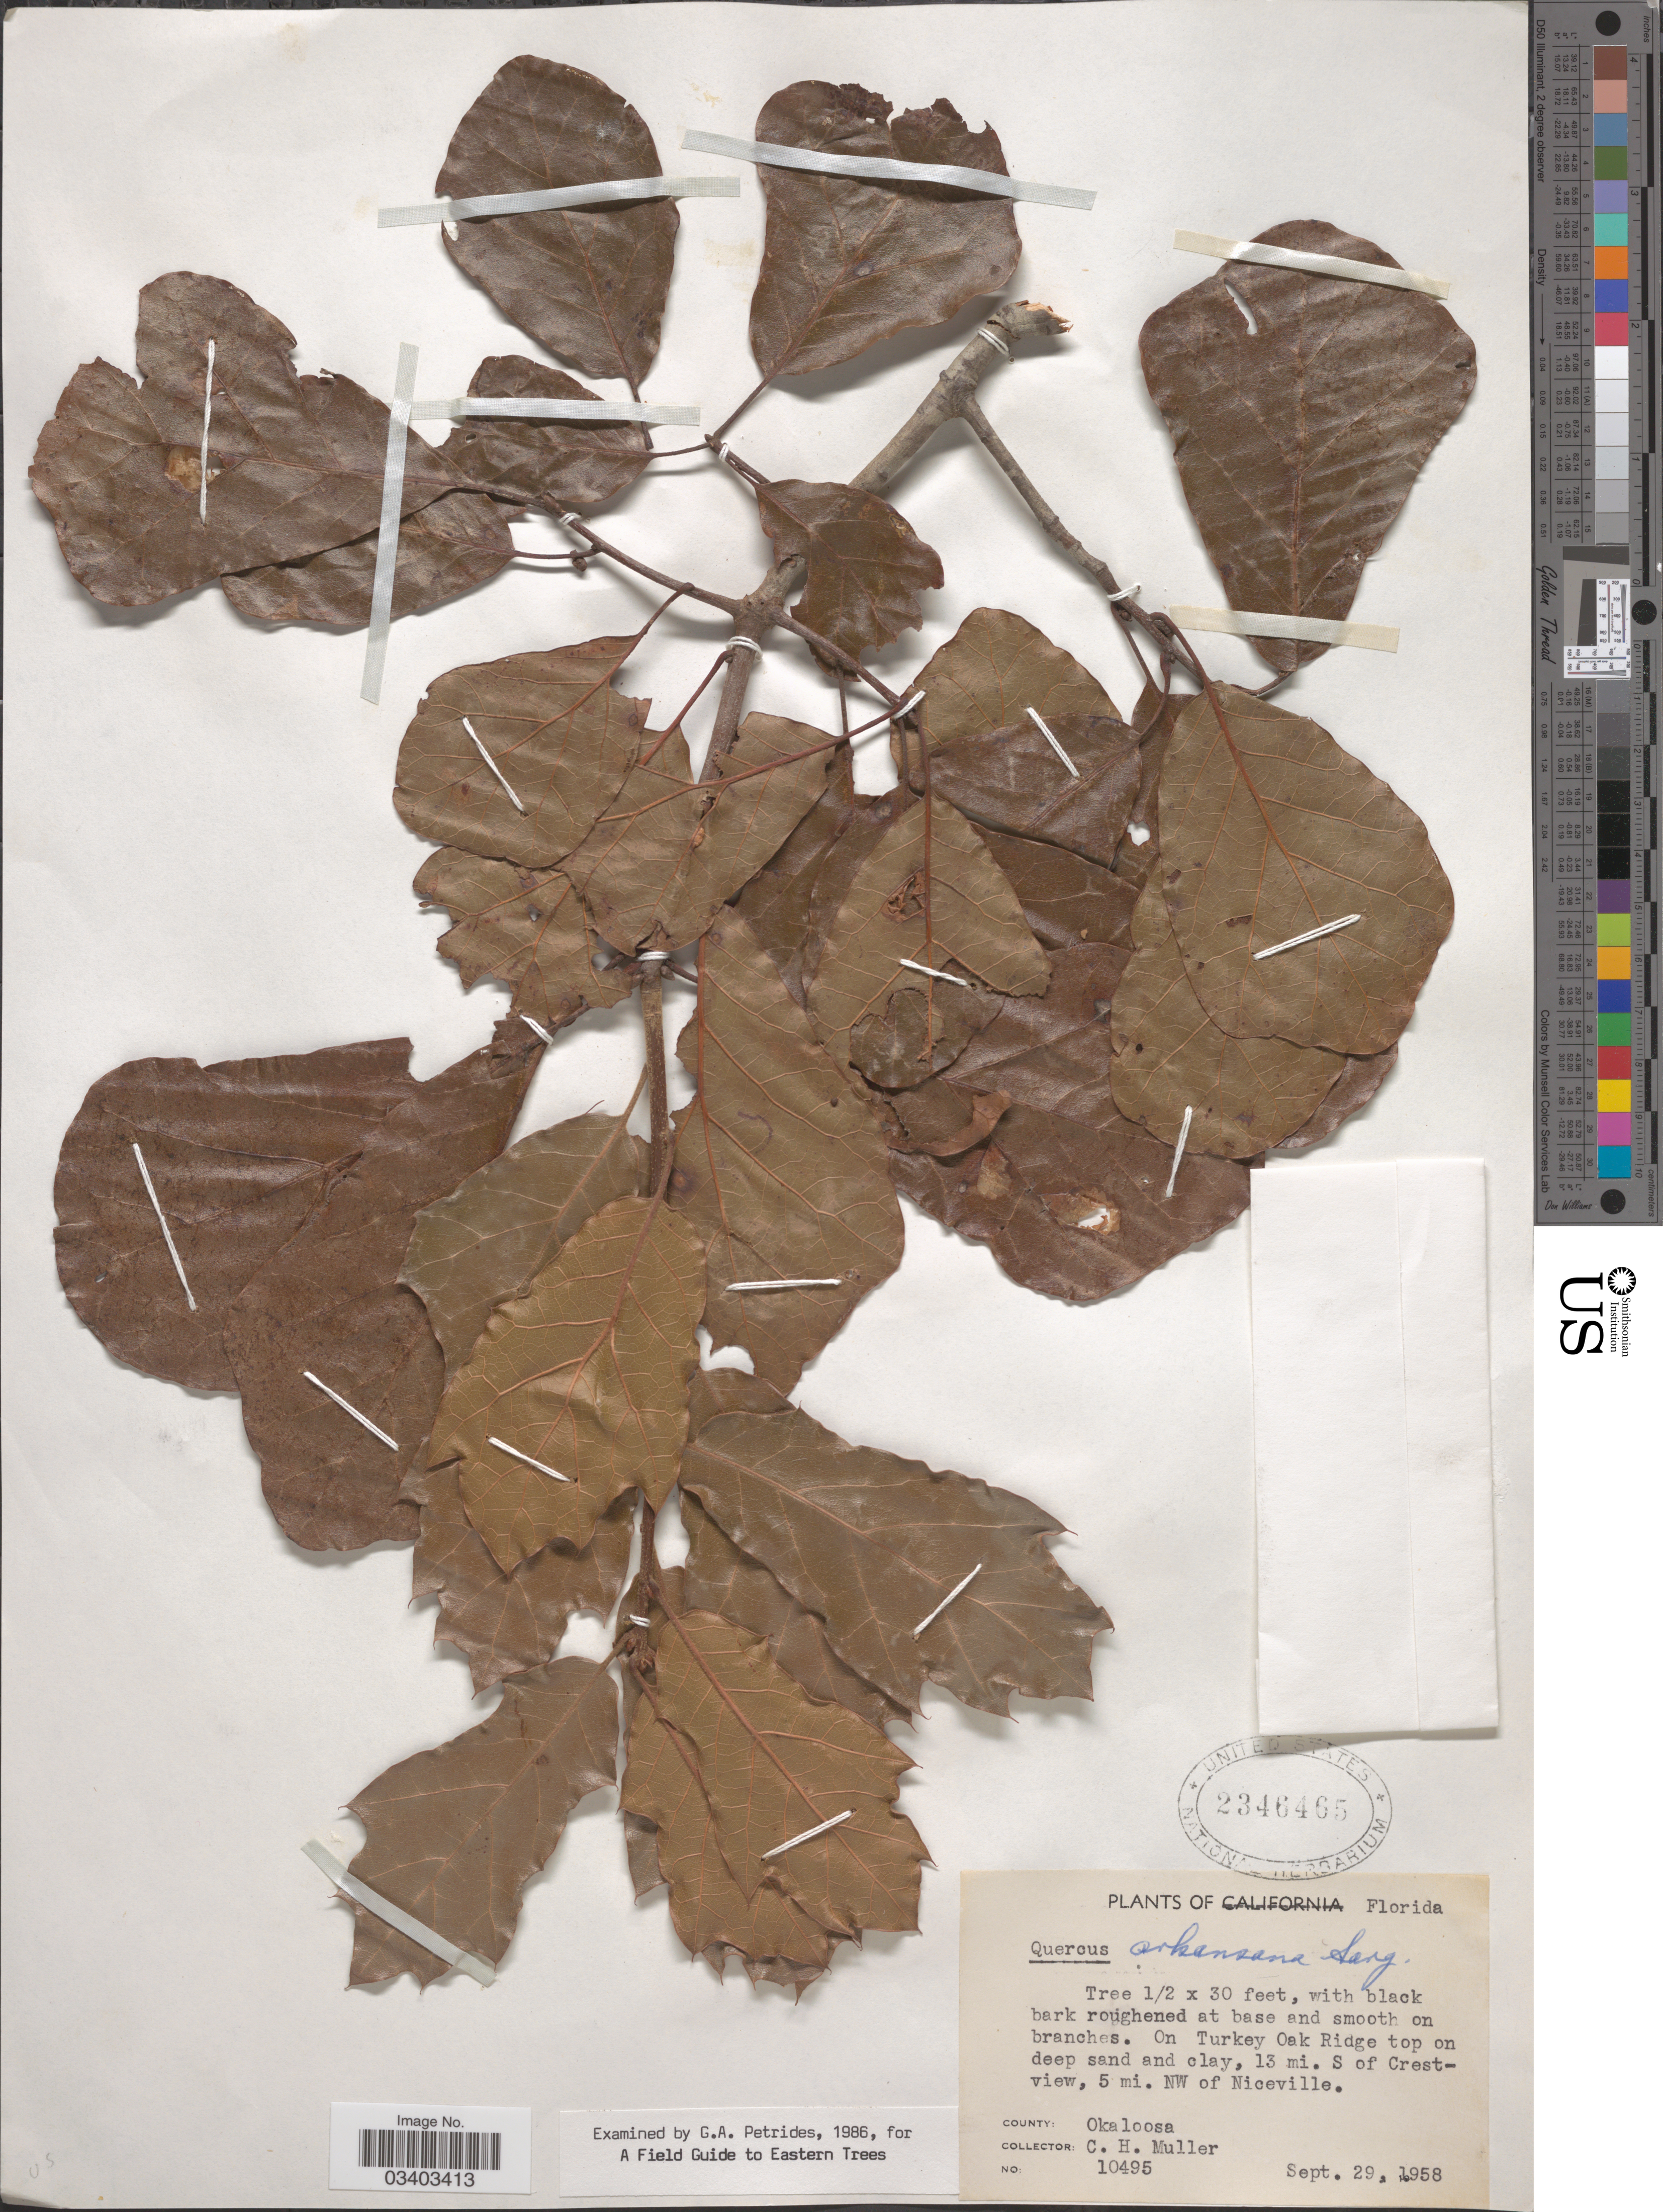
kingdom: Plantae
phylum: Tracheophyta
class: Magnoliopsida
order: Fagales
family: Fagaceae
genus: Quercus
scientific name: Quercus breviloba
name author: (Torr.) Sarg.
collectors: C. H. Mueller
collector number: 10495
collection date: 1958-09-29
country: United States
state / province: Florida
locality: On Turkey Oak Ridge top on deep sand and clay, 13 mi. S of Crestview, 5 mi. NW of Niceville. County: Okaloosa.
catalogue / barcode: US 2346465